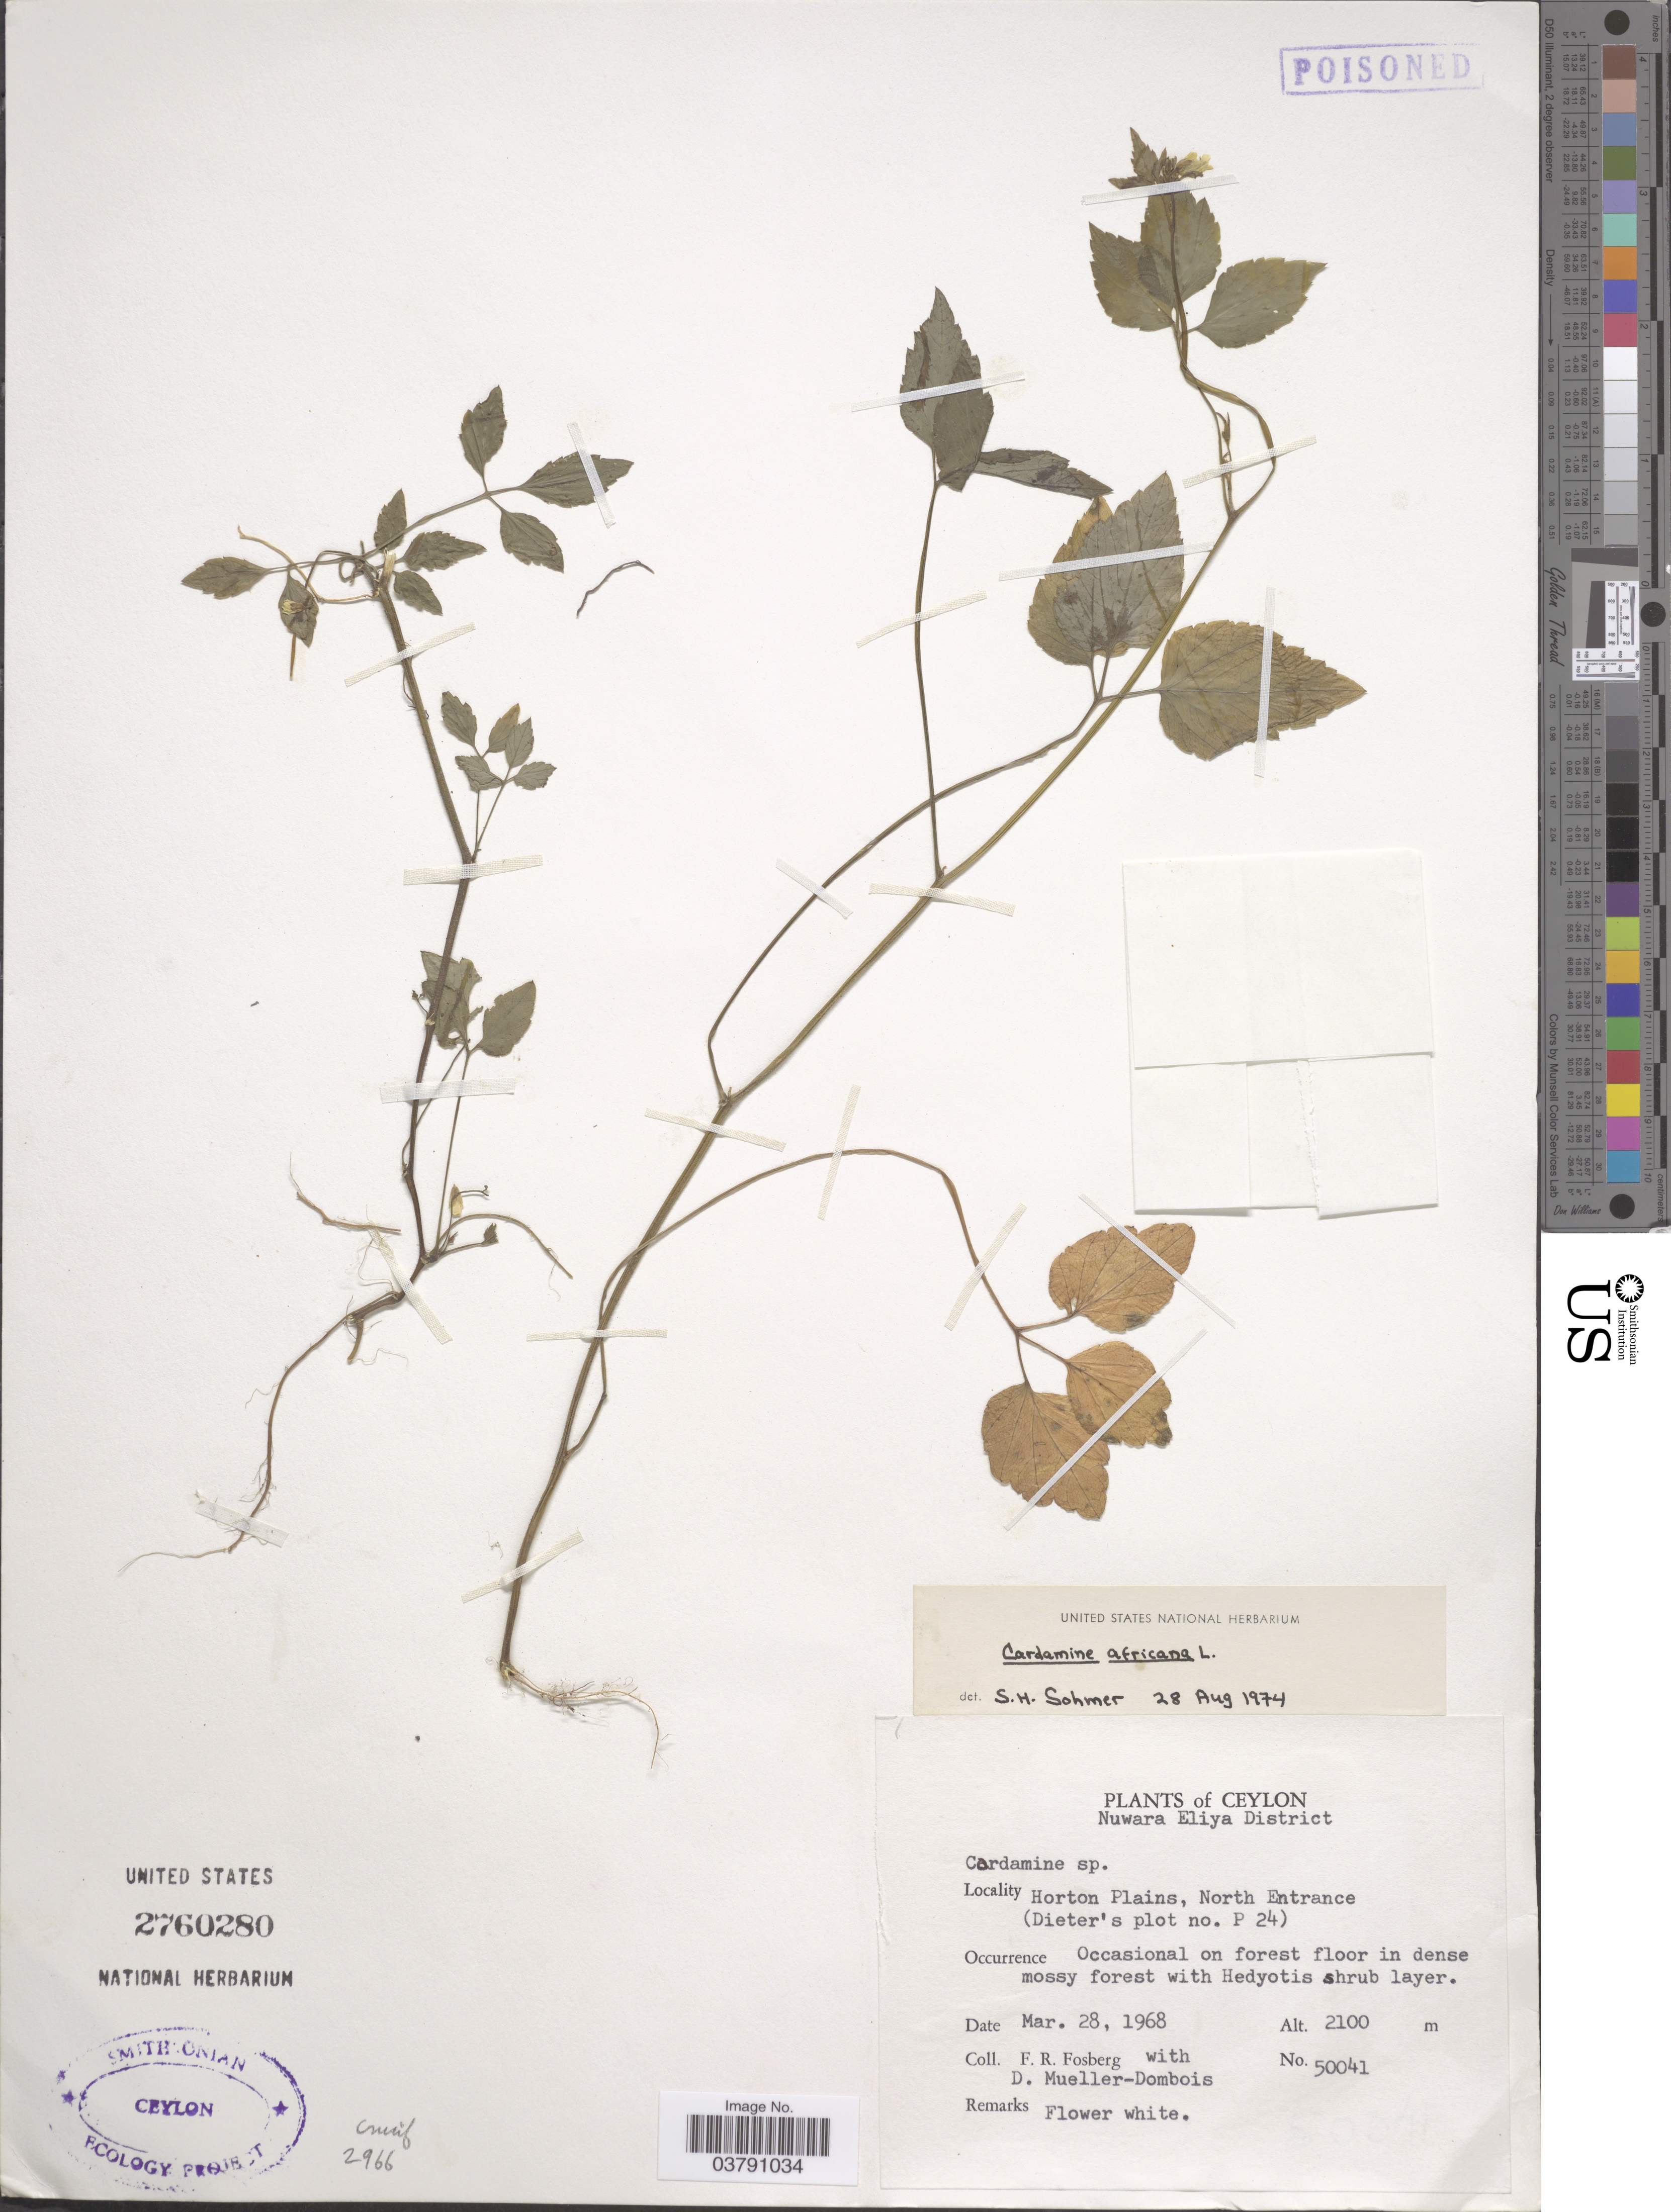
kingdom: Plantae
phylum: Tracheophyta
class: Magnoliopsida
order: Brassicales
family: Brassicaceae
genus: Cardamine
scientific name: Cardamine africana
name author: L.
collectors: F. R. Fosberg & D. Mueller-Dombois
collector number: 50041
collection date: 1968-03-28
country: Sri Lanka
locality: Ceylon. Nuwara Eliya District. Horton Plains, North Entrance (Dieter's plot no. P 24).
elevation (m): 2100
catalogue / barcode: US 2760280